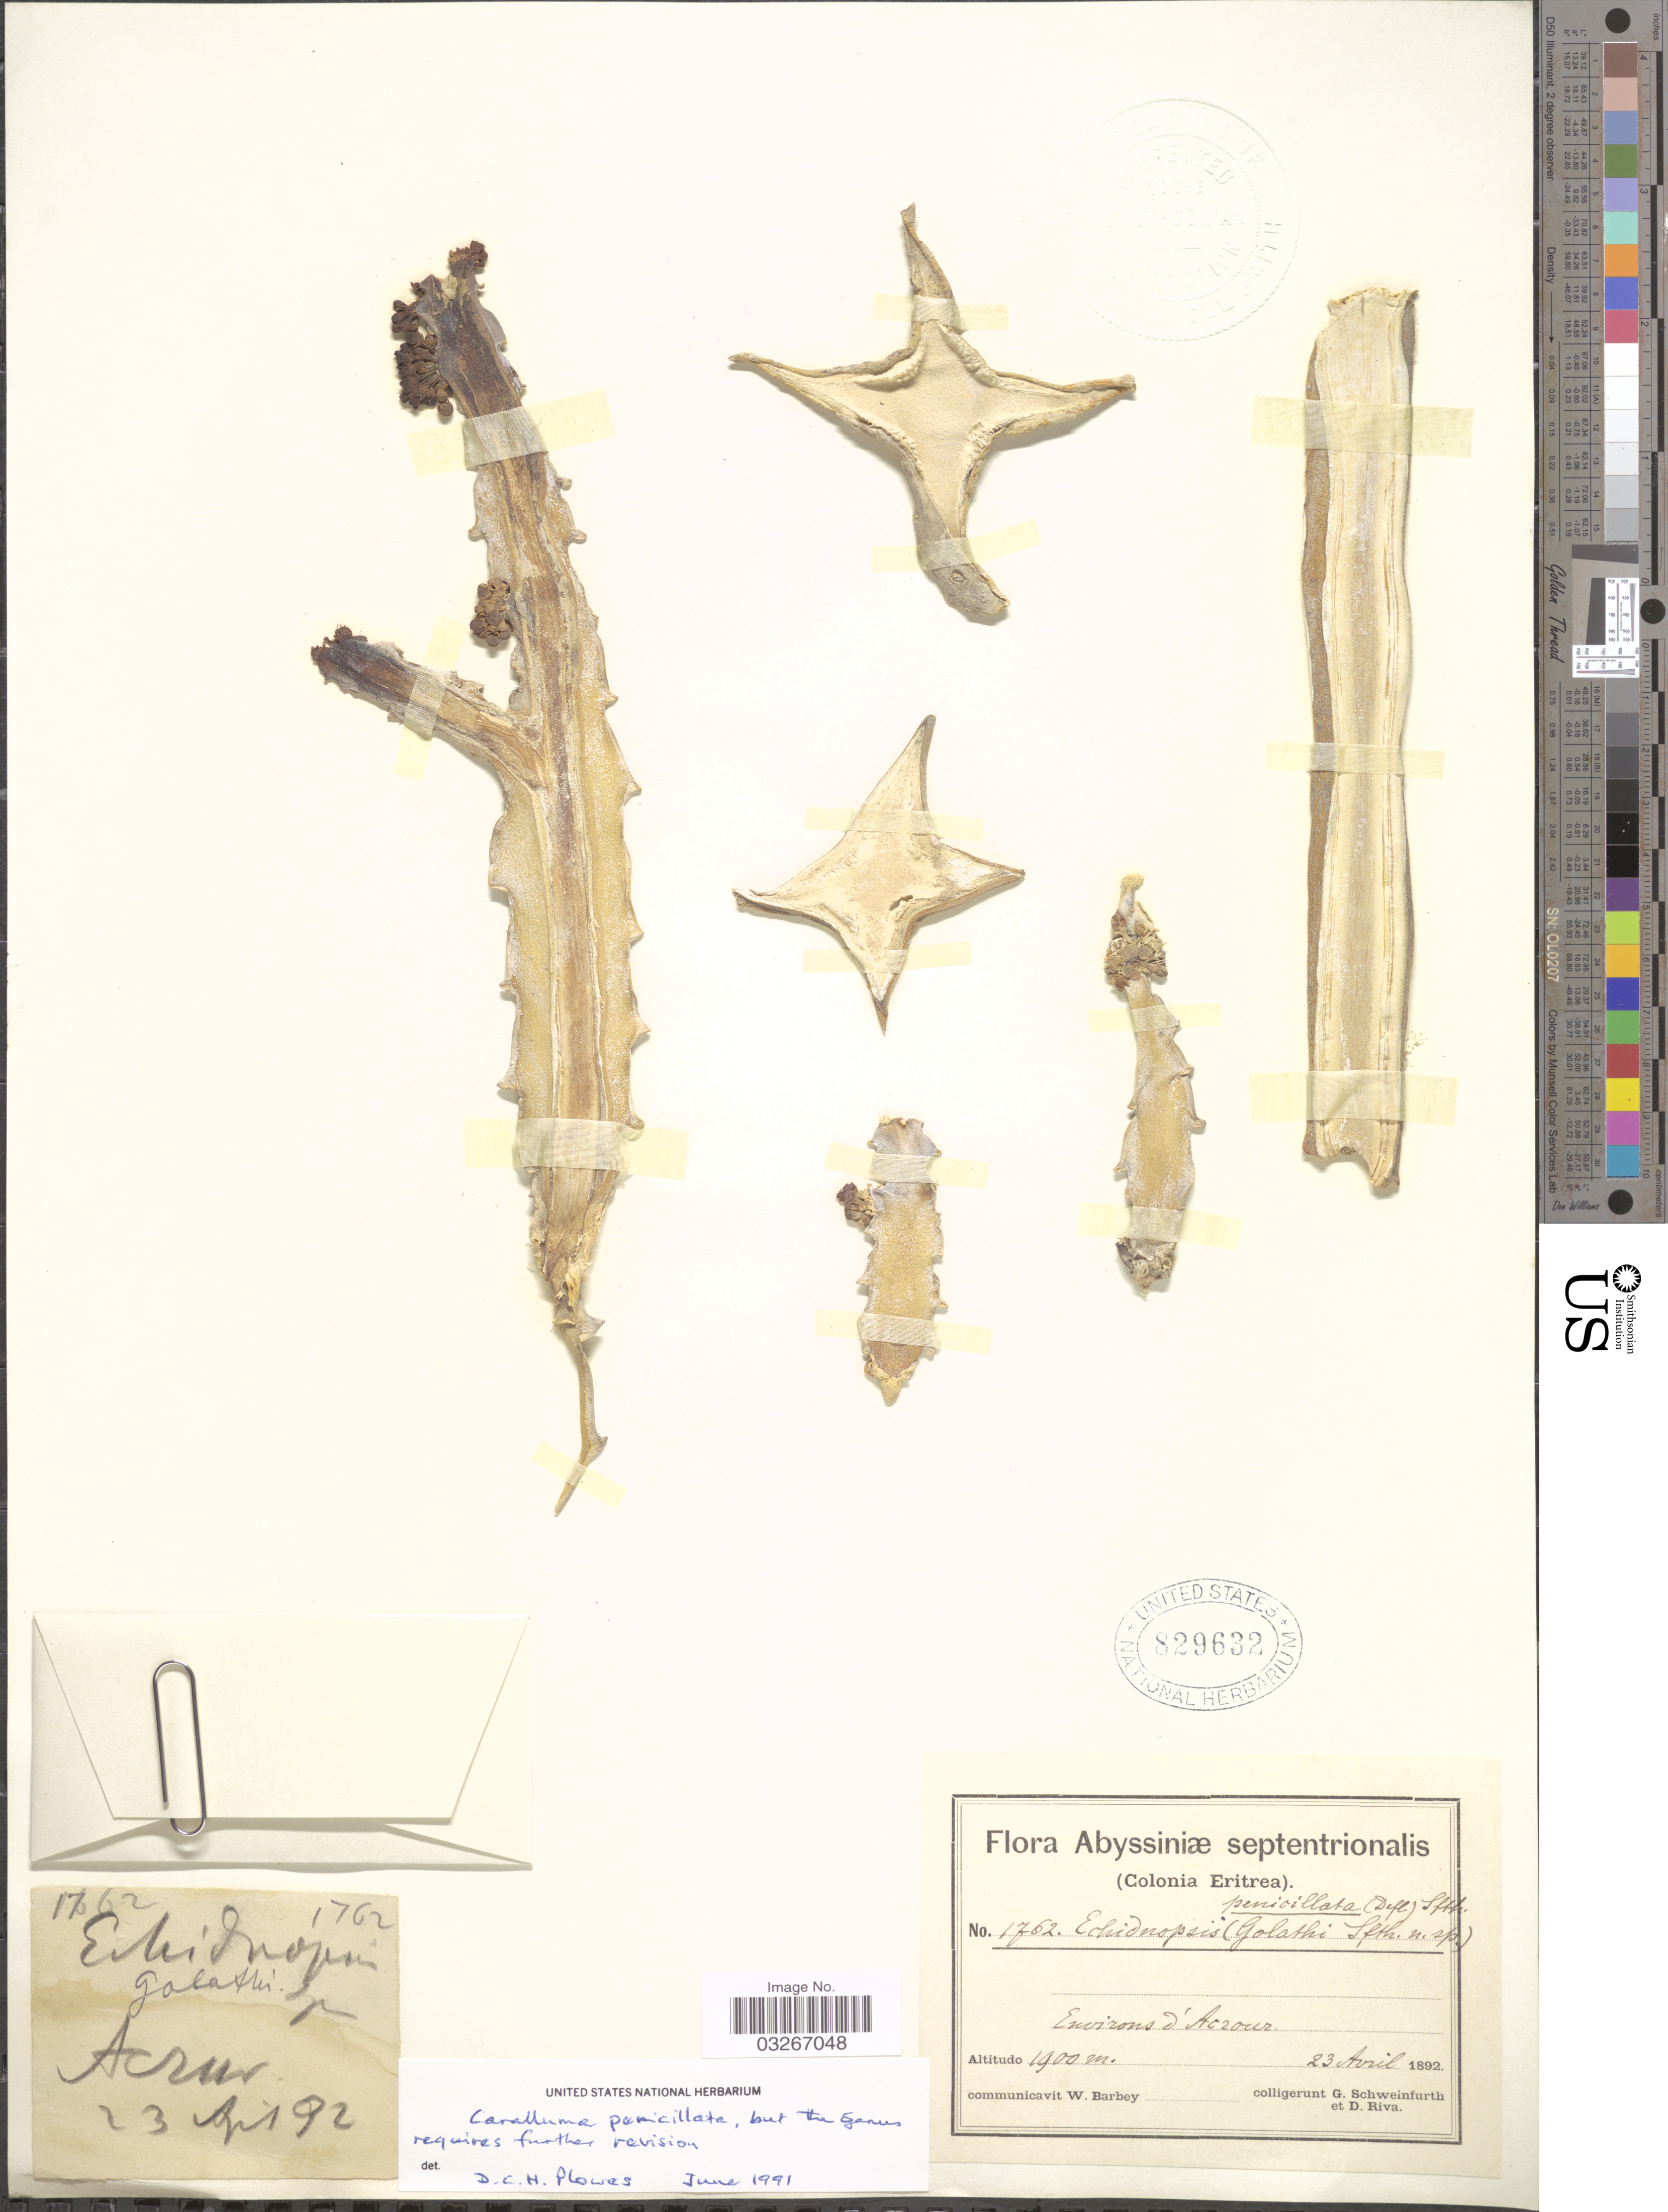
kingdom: Plantae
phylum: Tracheophyta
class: Magnoliopsida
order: Gentianales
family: Apocynaceae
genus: Caralluma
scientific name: Caralluma penicillata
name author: (Deflers) N.E. Br.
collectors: G. A. Schweinfurth (herbarium) & D. Riva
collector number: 1762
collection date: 1892-04-23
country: Eritrea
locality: Abyssiniæ Septentrionalis. (Colonia Eritrea). Environs d'Acrour.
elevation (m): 1900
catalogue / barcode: US 829632